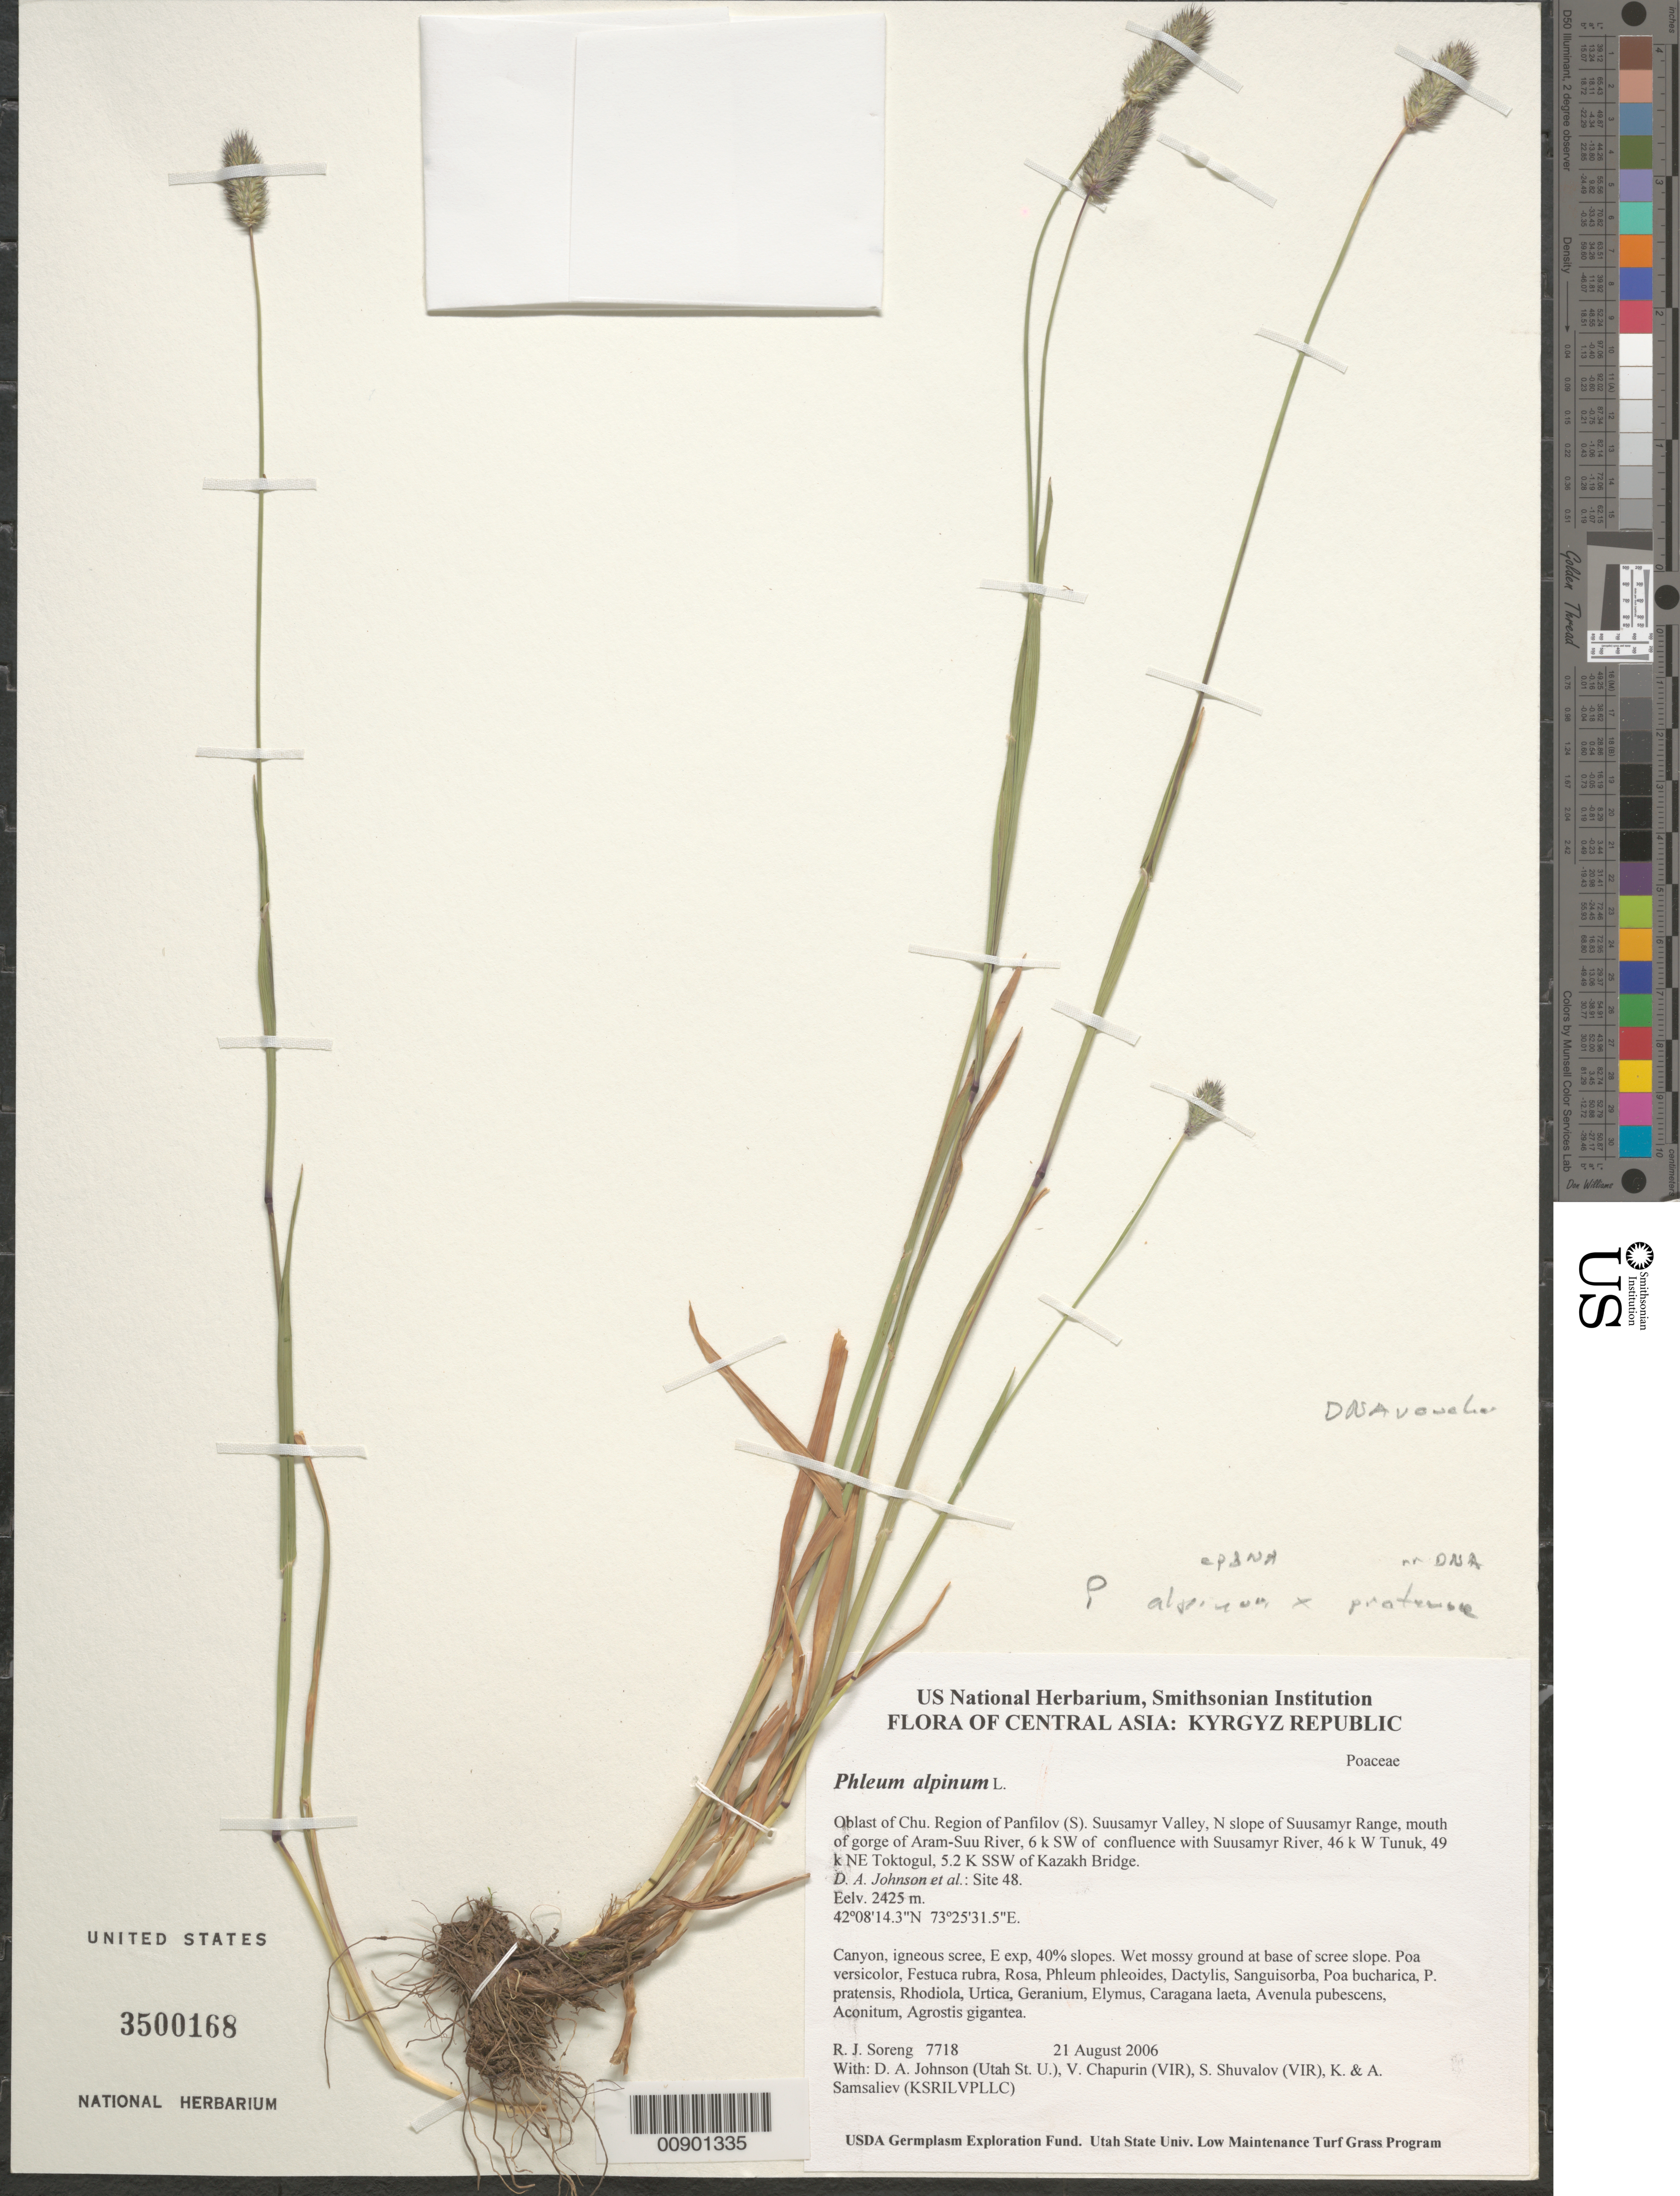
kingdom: Plantae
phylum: Tracheophyta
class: Liliopsida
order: Poales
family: Poaceae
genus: Phleum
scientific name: Phleum alpinum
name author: L.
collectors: R. J. Soreng, D. Johnson, S. Shuvalov, V. Chapurin, K. Samsaliev & A. Samsaliev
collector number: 7718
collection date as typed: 21 Aug 2006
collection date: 2006-08-21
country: Kyrgyzstan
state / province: Chu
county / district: Panfilov (S)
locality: Suusamyr Valley, N slope of Suusamyr Range, mouth of gorge of Aram-Suu River, 6 km SW of confluence with Suusamyr River, 46 km W Tunuk, 49 km NE Toktogul, 5.2 km SSW of Kazakh Bridge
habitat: Canyon, igneous scree, E exp, 40% slopes. Wet mossy ground at base of scree slope.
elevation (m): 2425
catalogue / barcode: US 3500168